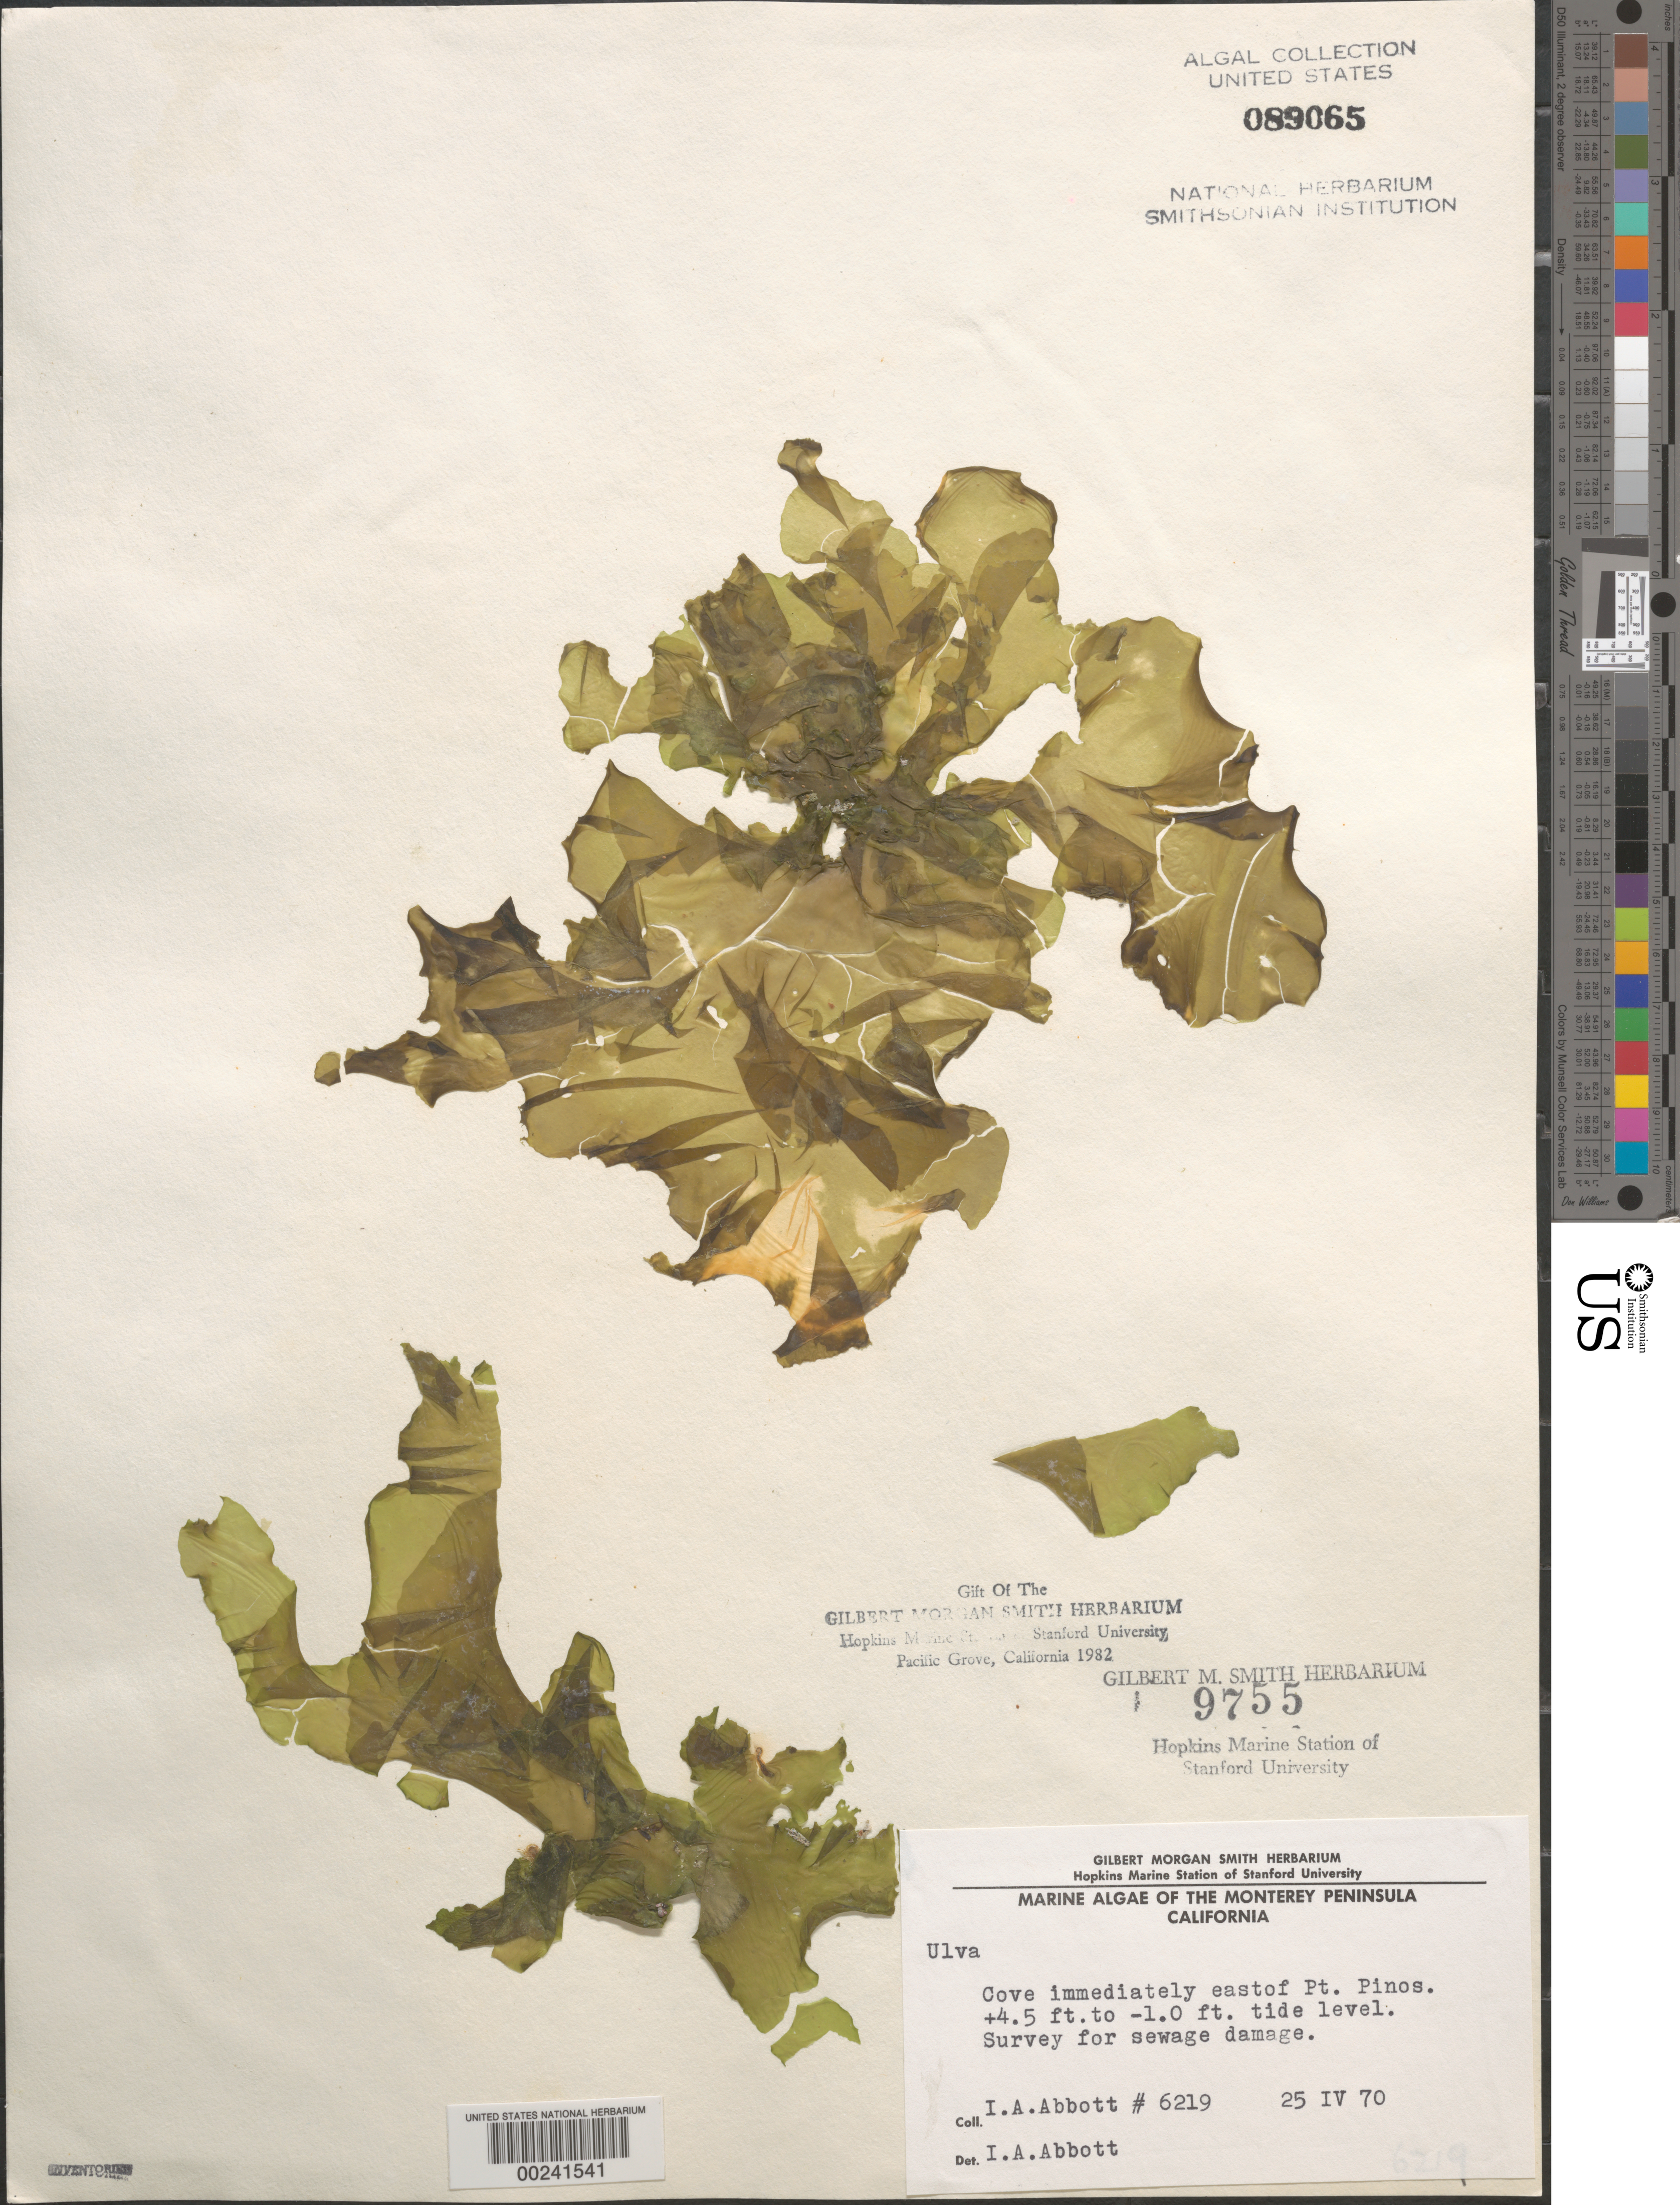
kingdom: Plantae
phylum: Chlorophyta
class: Ulvophyceae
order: Ulvales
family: Ulvaceae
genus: Ulva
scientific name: Ulva sp.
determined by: Abbott, Isabella A.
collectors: I. A. Abbott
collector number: IAA 6219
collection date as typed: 25 Apr 1970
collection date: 1970-04-25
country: United States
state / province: California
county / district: Monterey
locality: Cove just east of Point Pinos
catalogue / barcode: US 89065